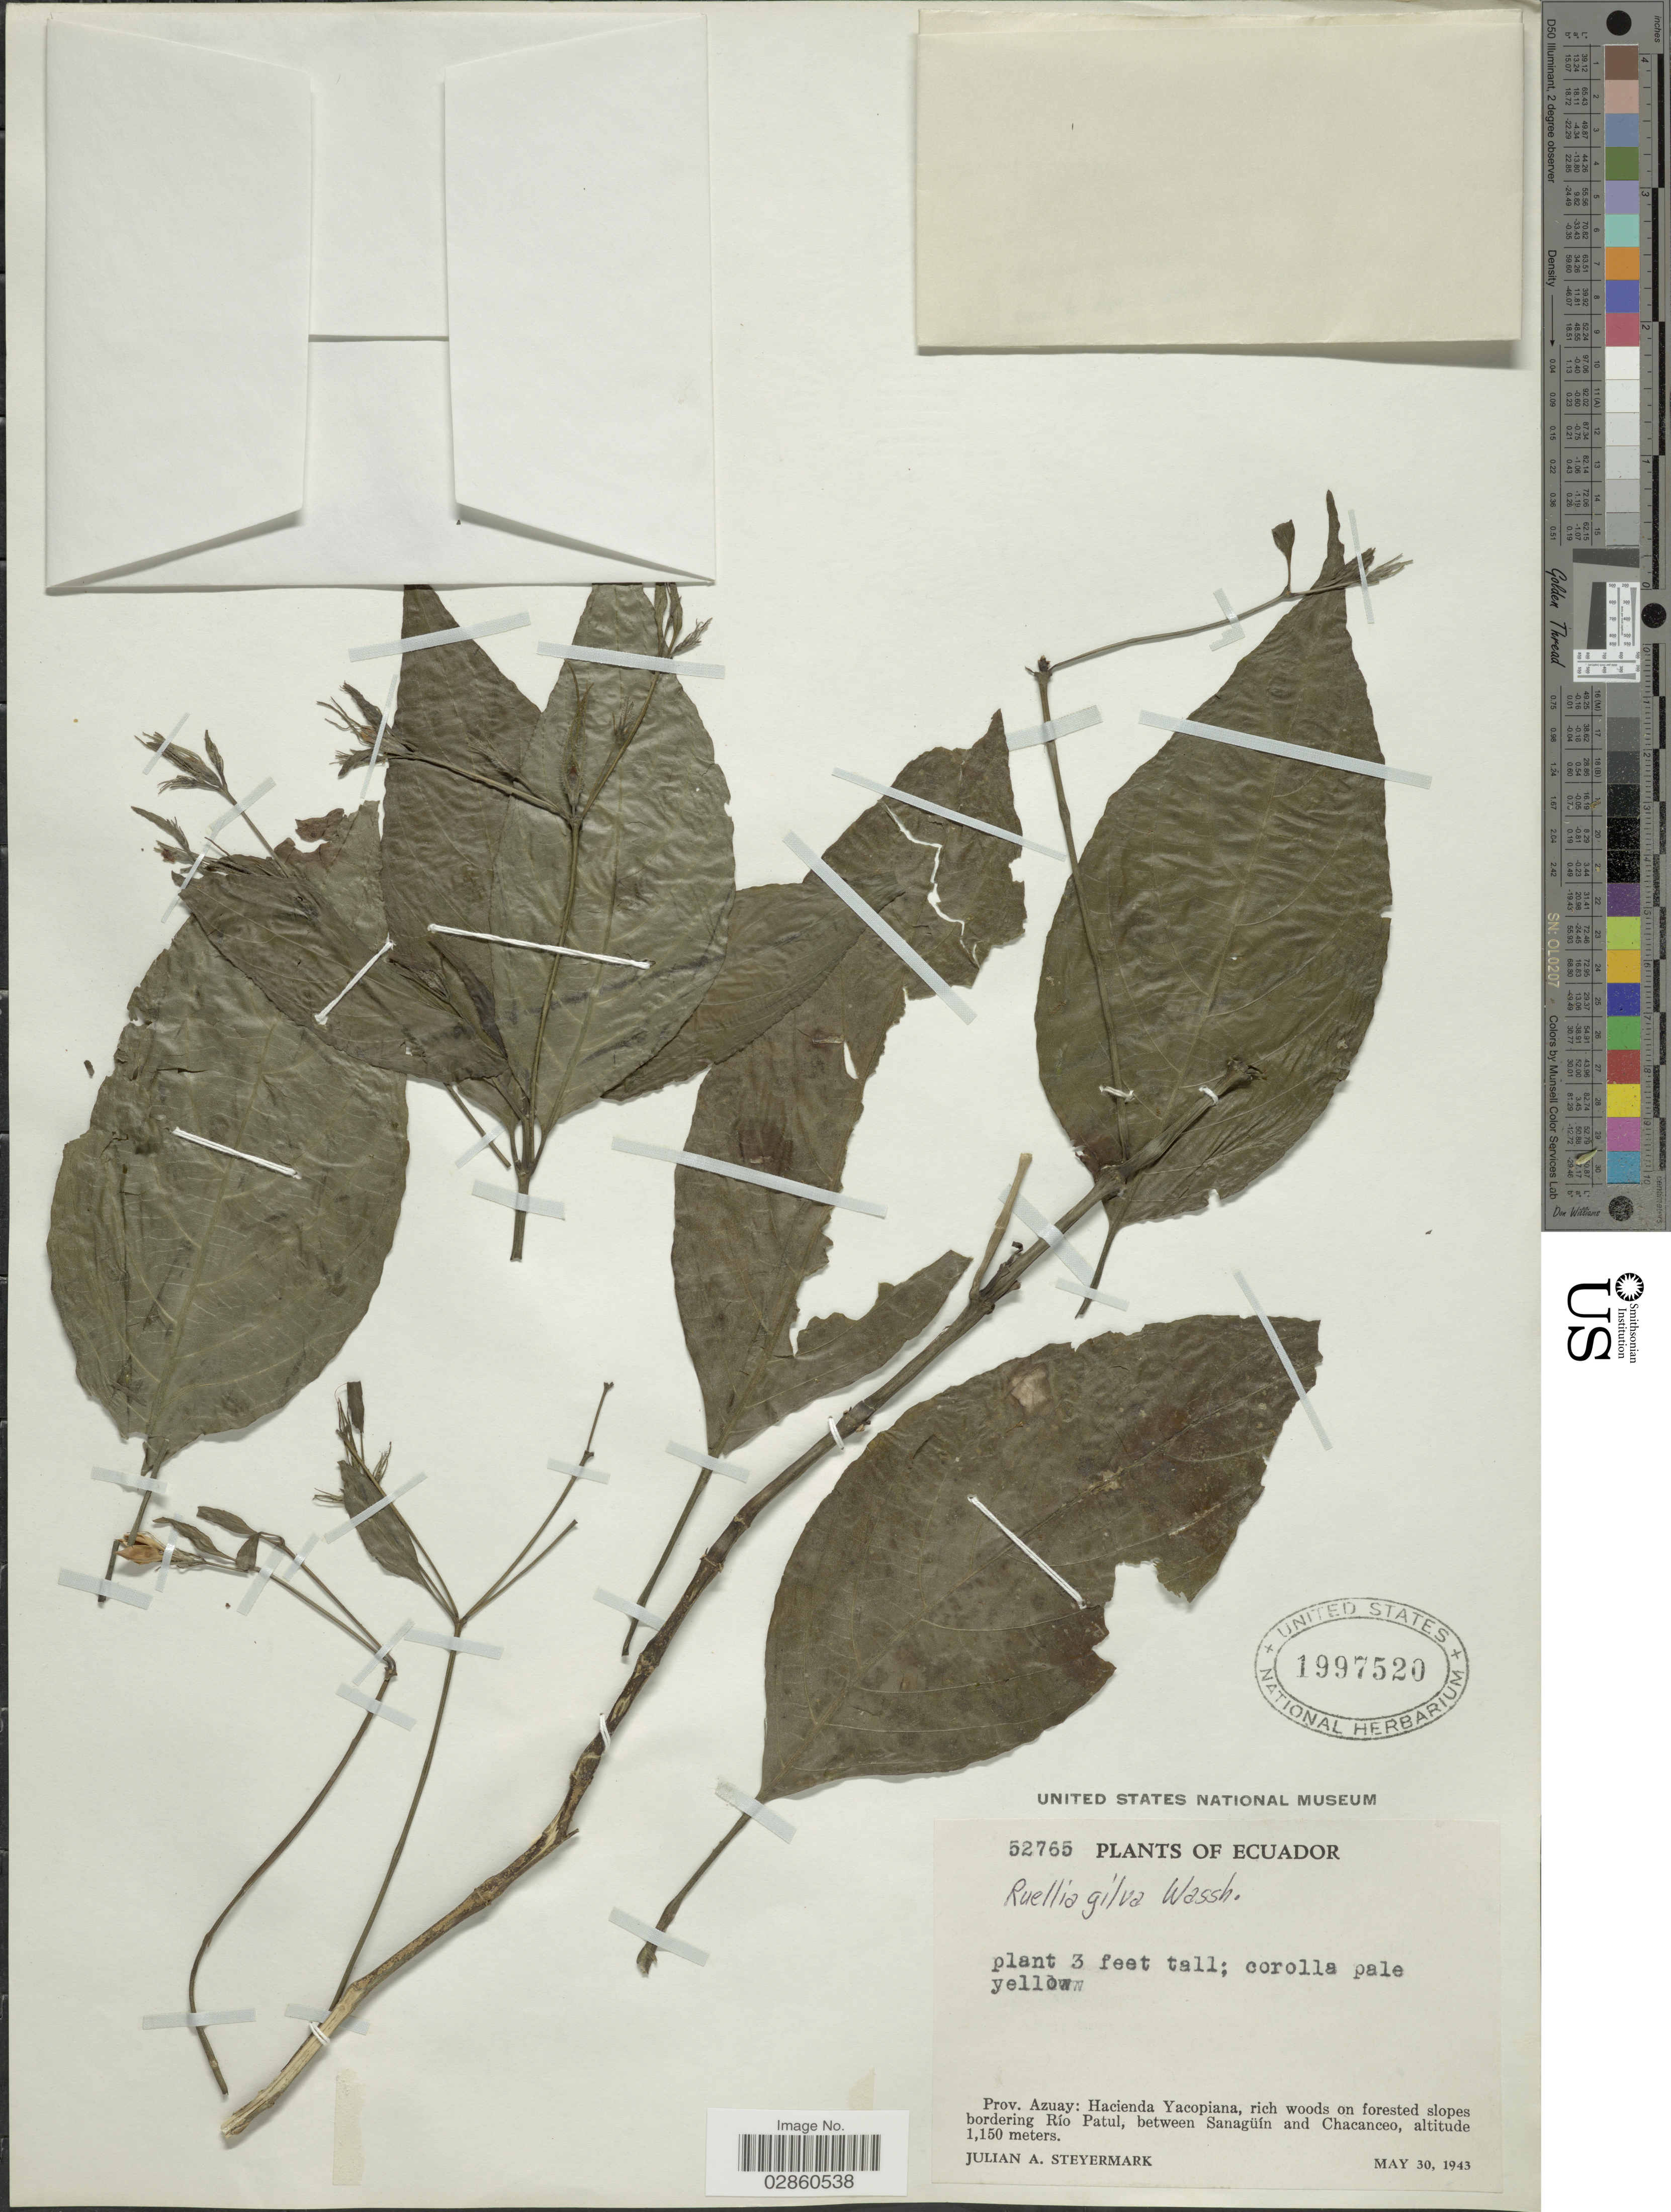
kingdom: Plantae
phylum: Tracheophyta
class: Magnoliopsida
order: Lamiales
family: Acanthaceae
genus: Ruellia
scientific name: Ruellia gilva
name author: Wassh.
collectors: J. Steyermark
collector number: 52765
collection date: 1943-05-30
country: Ecuador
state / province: Azuay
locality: Prov. Azuay: Hacienda Yacopiana, rich woods on forested slopes bordering Río Patul, between Sanagüín and Chacanceo.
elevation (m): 1150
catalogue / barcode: US 1997520